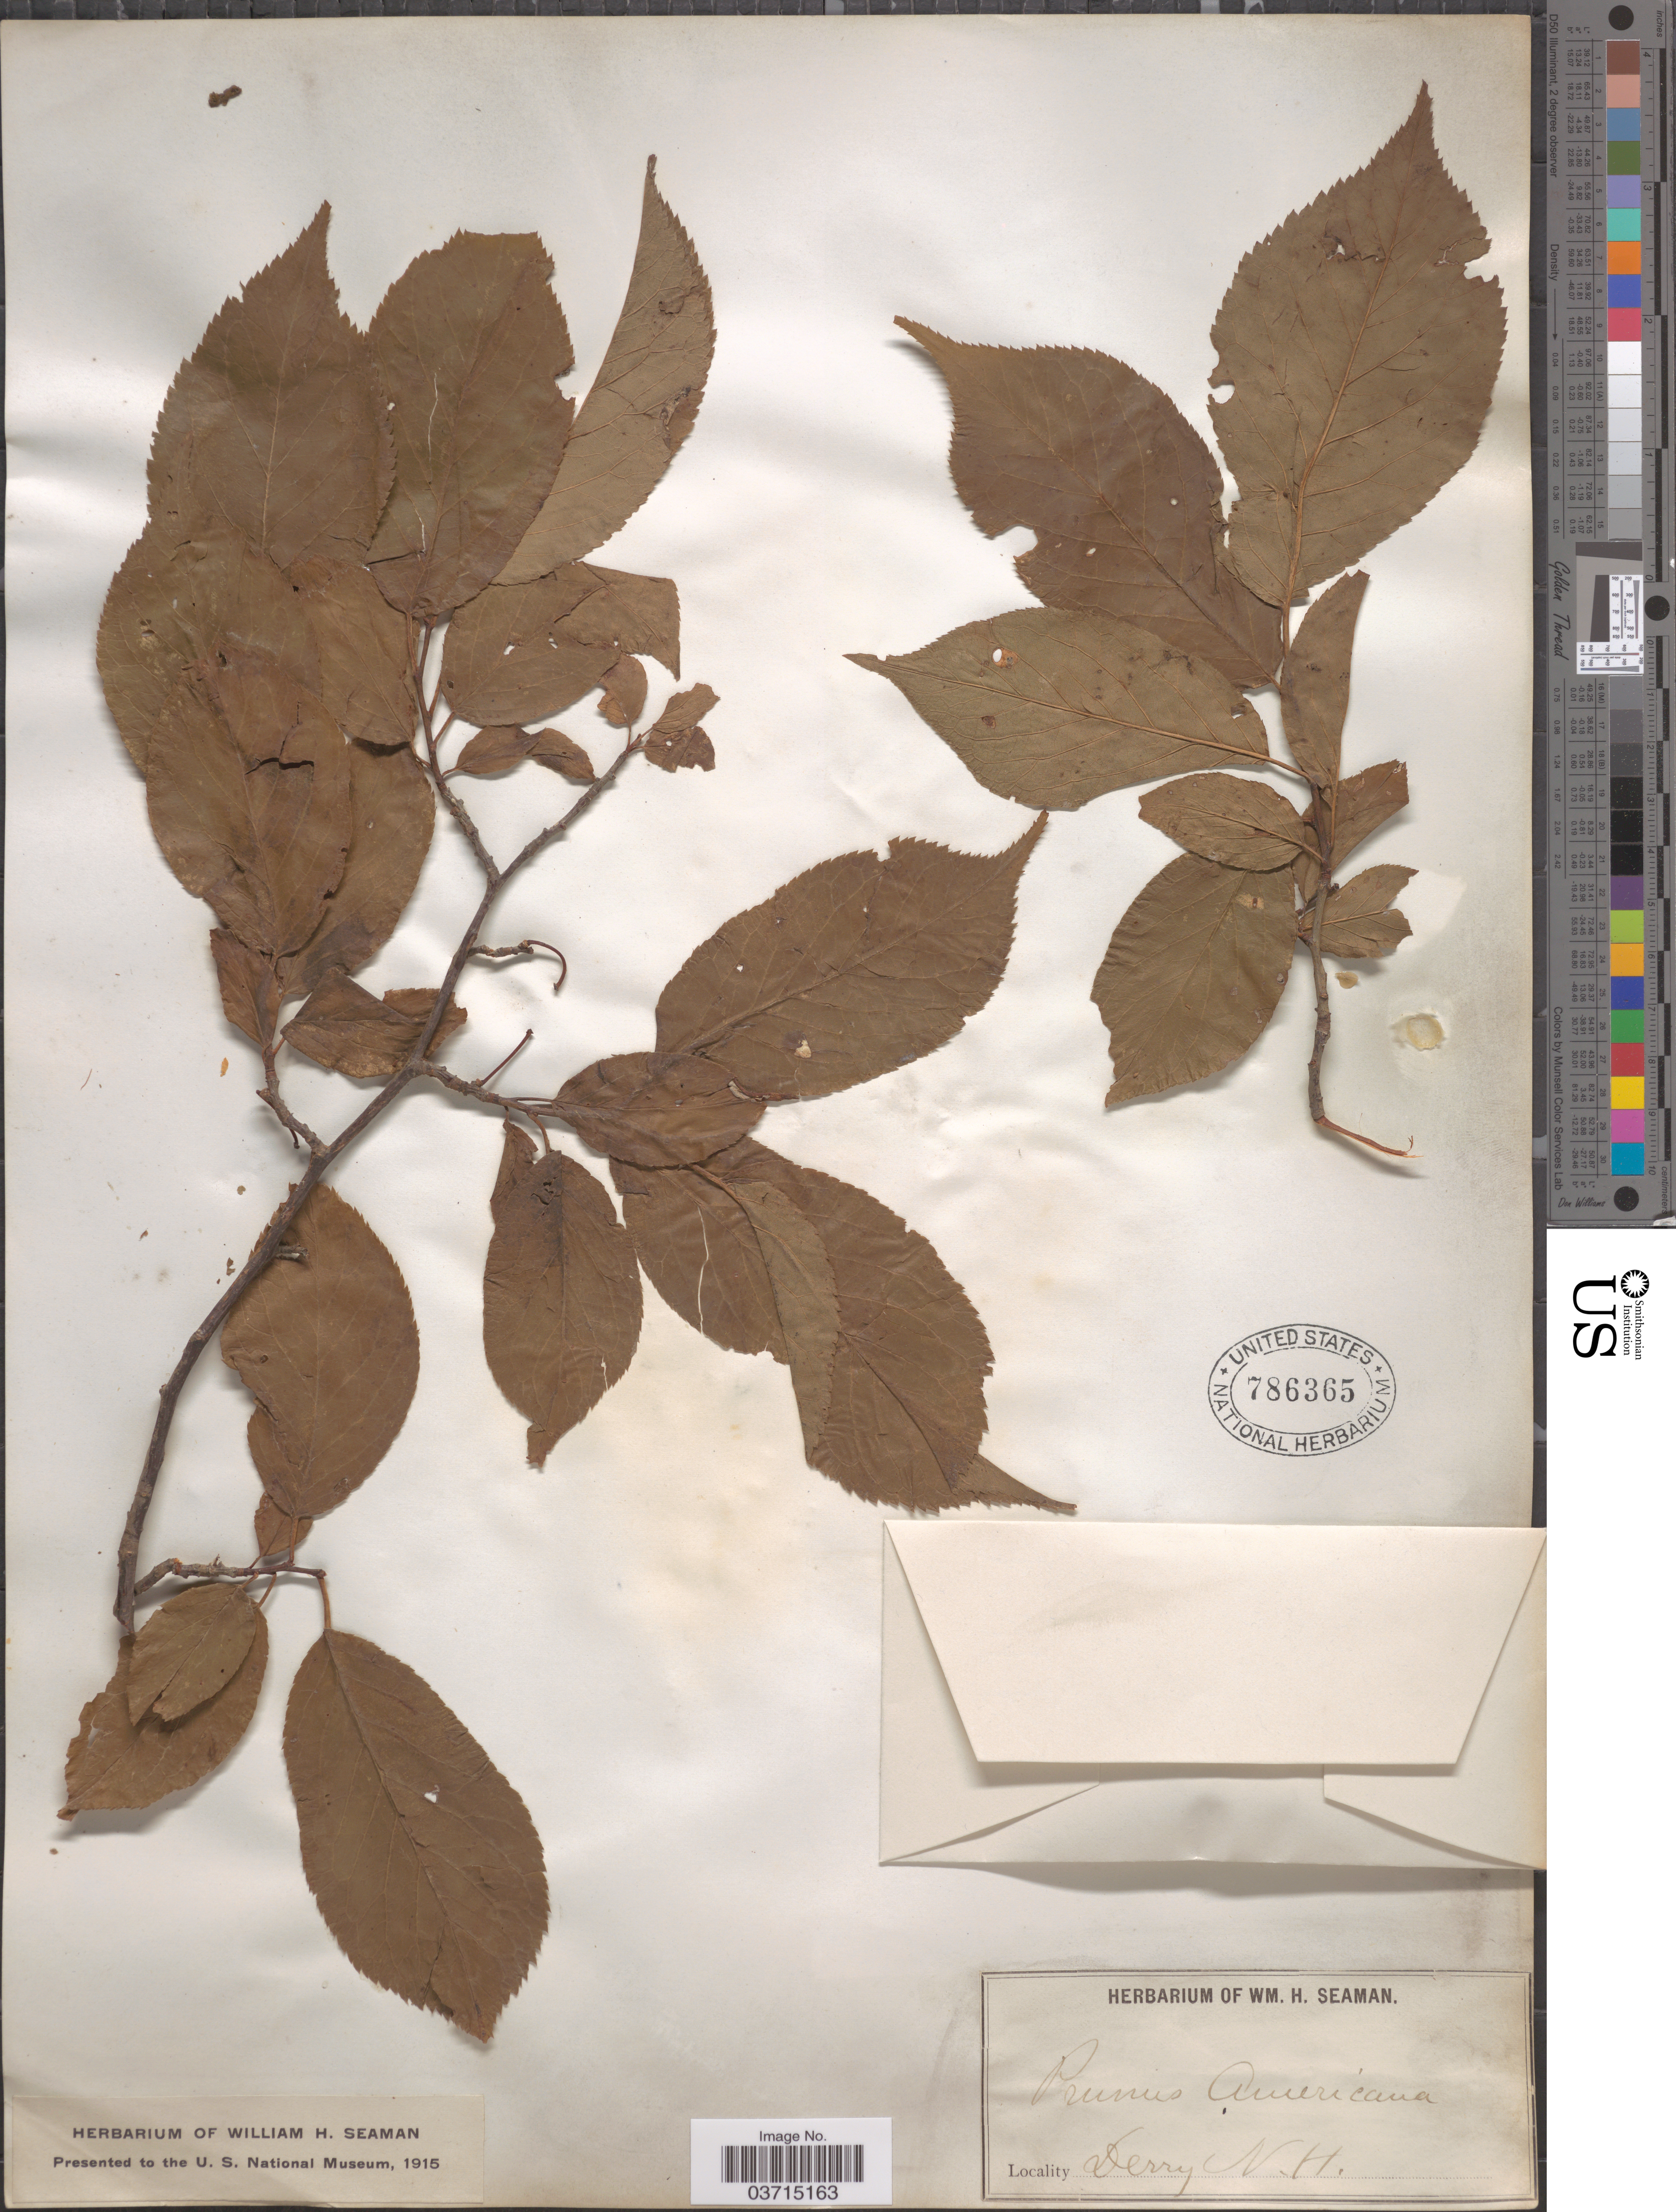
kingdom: Plantae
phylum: Tracheophyta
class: Magnoliopsida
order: Rosales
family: Rosaceae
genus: Prunus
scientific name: Prunus americana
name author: Marshall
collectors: Ex herb. W. H. Seaman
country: United States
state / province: New Hampshire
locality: Derry.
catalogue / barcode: US 786365